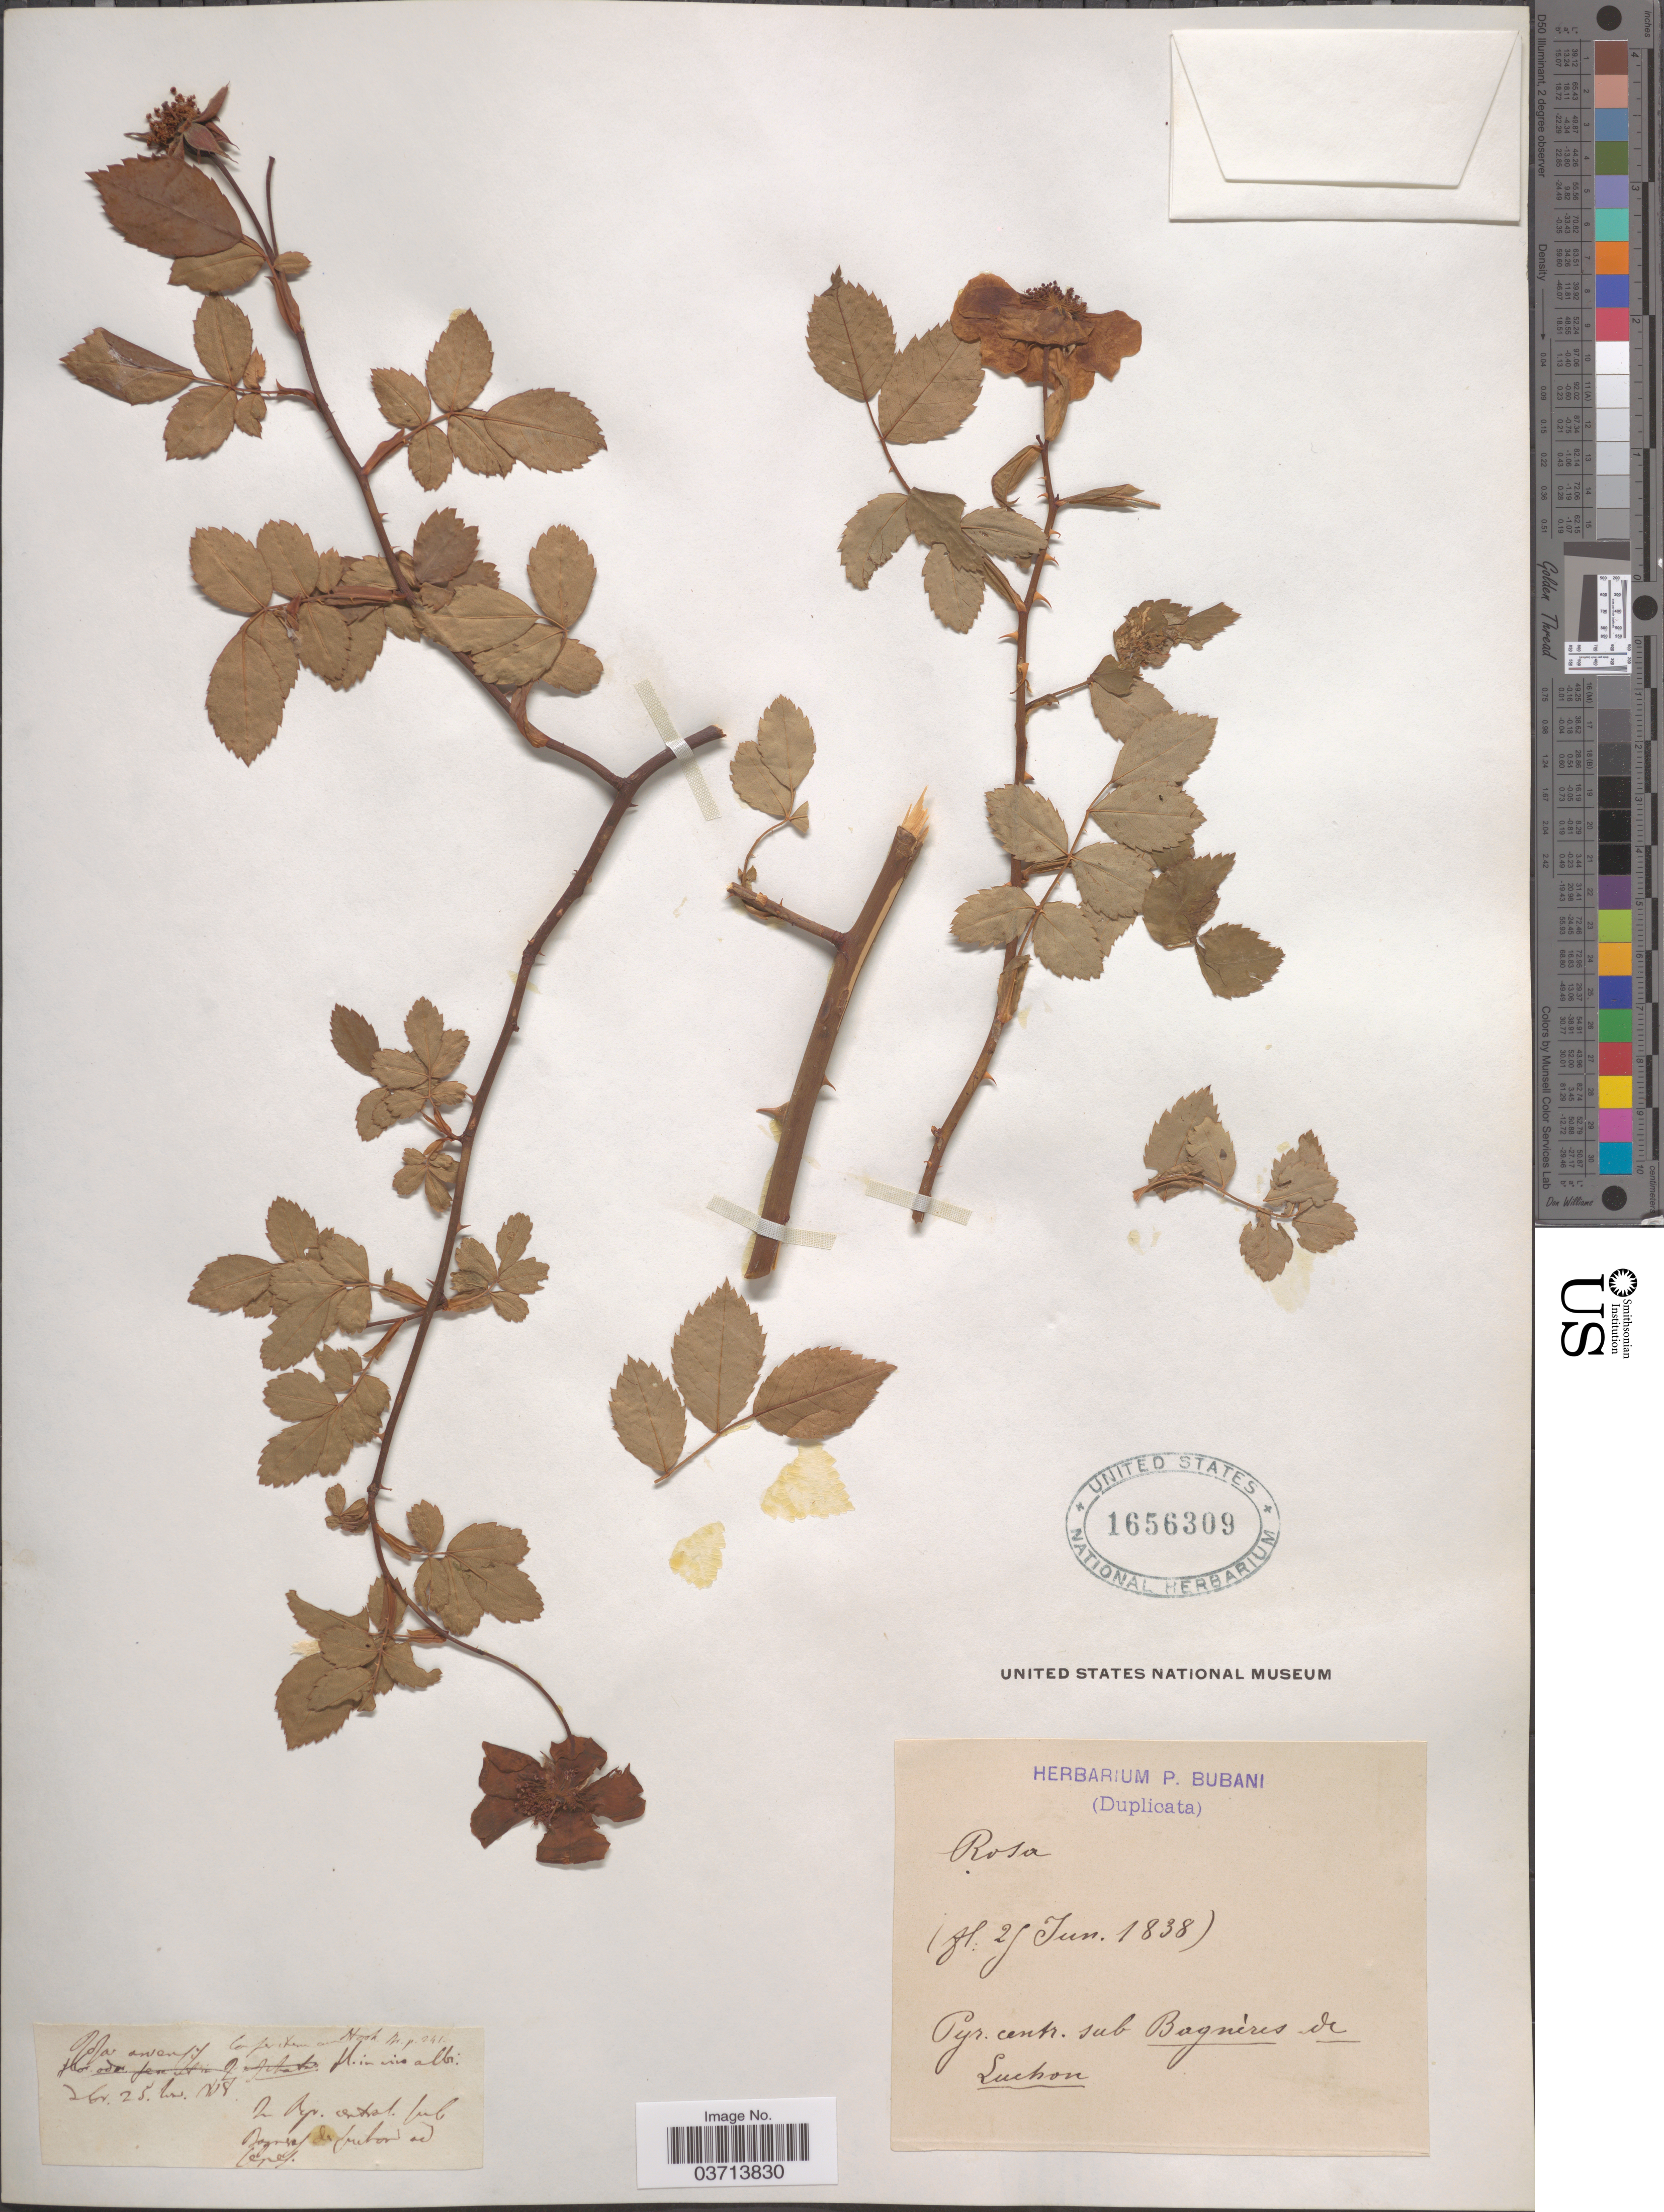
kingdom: Plantae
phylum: Tracheophyta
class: Magnoliopsida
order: Rosales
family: Rosaceae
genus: Rosa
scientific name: Rosa sp.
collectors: ex herb. P. Bubani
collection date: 1838-06-25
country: France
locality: In Pyr. central sub Bagnères de Luchon.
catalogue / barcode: US 1656309